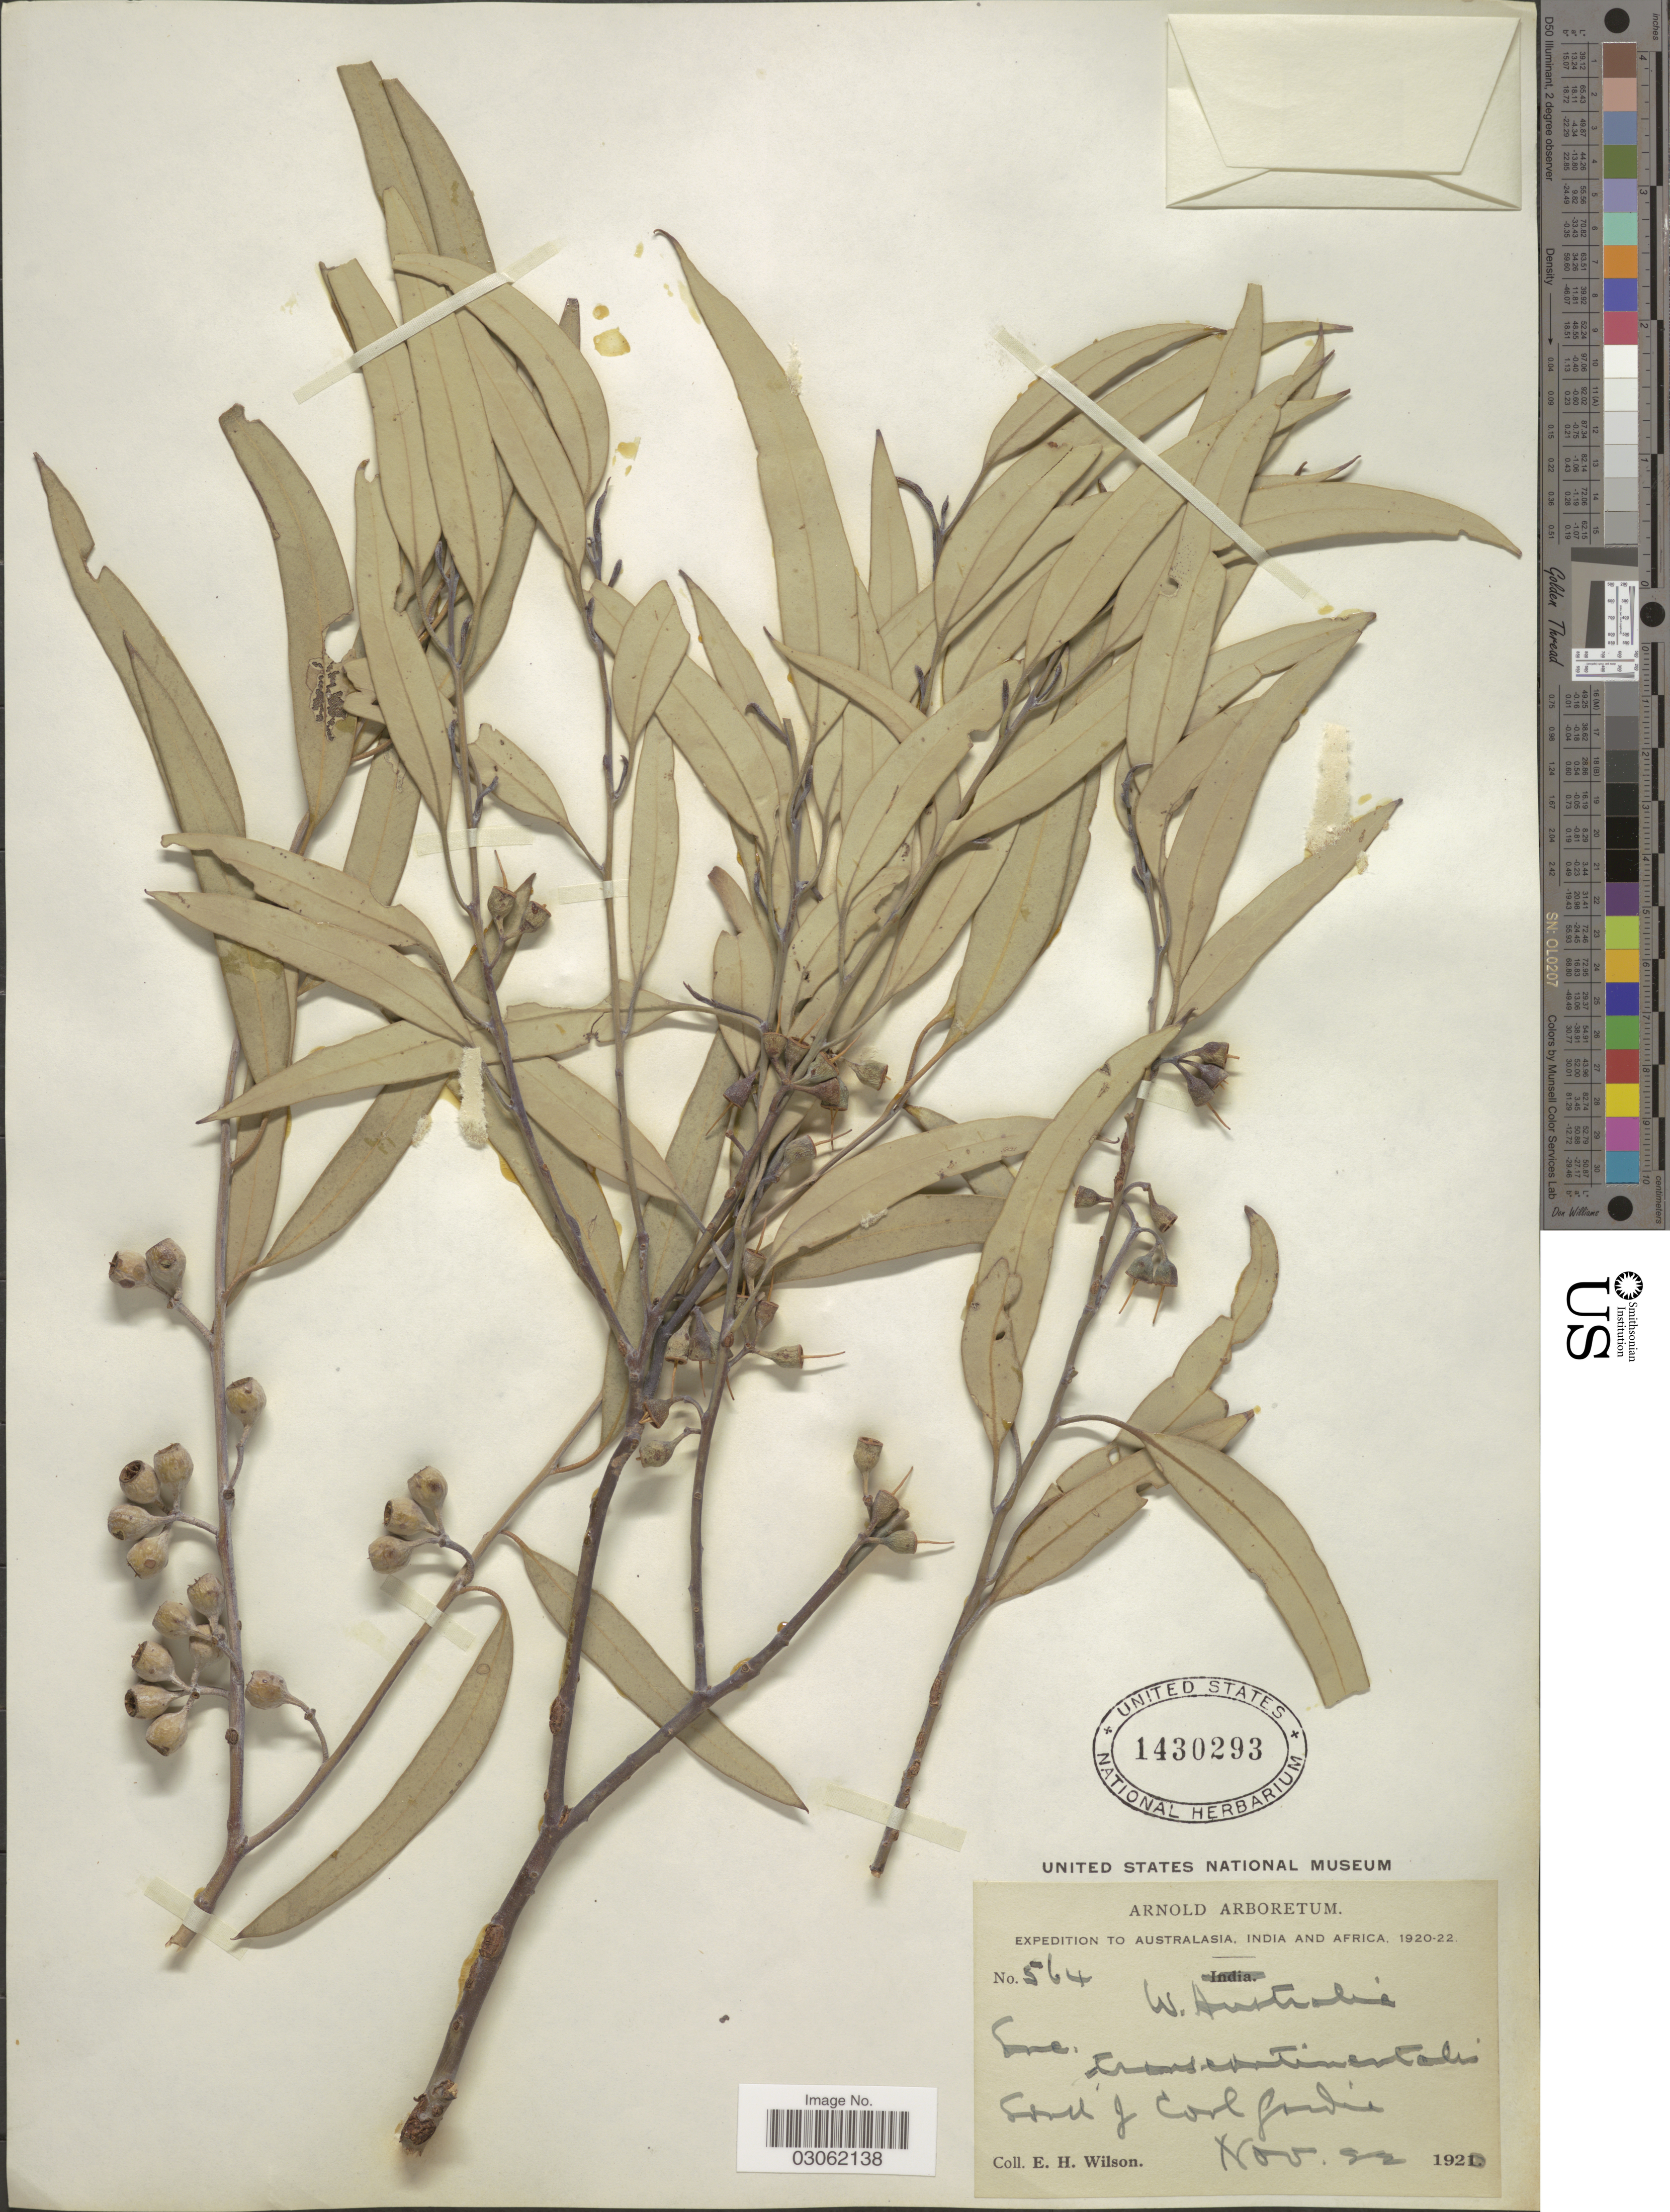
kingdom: Plantae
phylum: Tracheophyta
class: Magnoliopsida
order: Myrtales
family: Myrtaceae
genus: Eucalyptus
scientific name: Eucalyptus transcontinentalis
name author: Maiden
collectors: E. Wilson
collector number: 564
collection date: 1920-11-22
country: Australia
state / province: Western Australia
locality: W. Australia.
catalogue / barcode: US 1430293